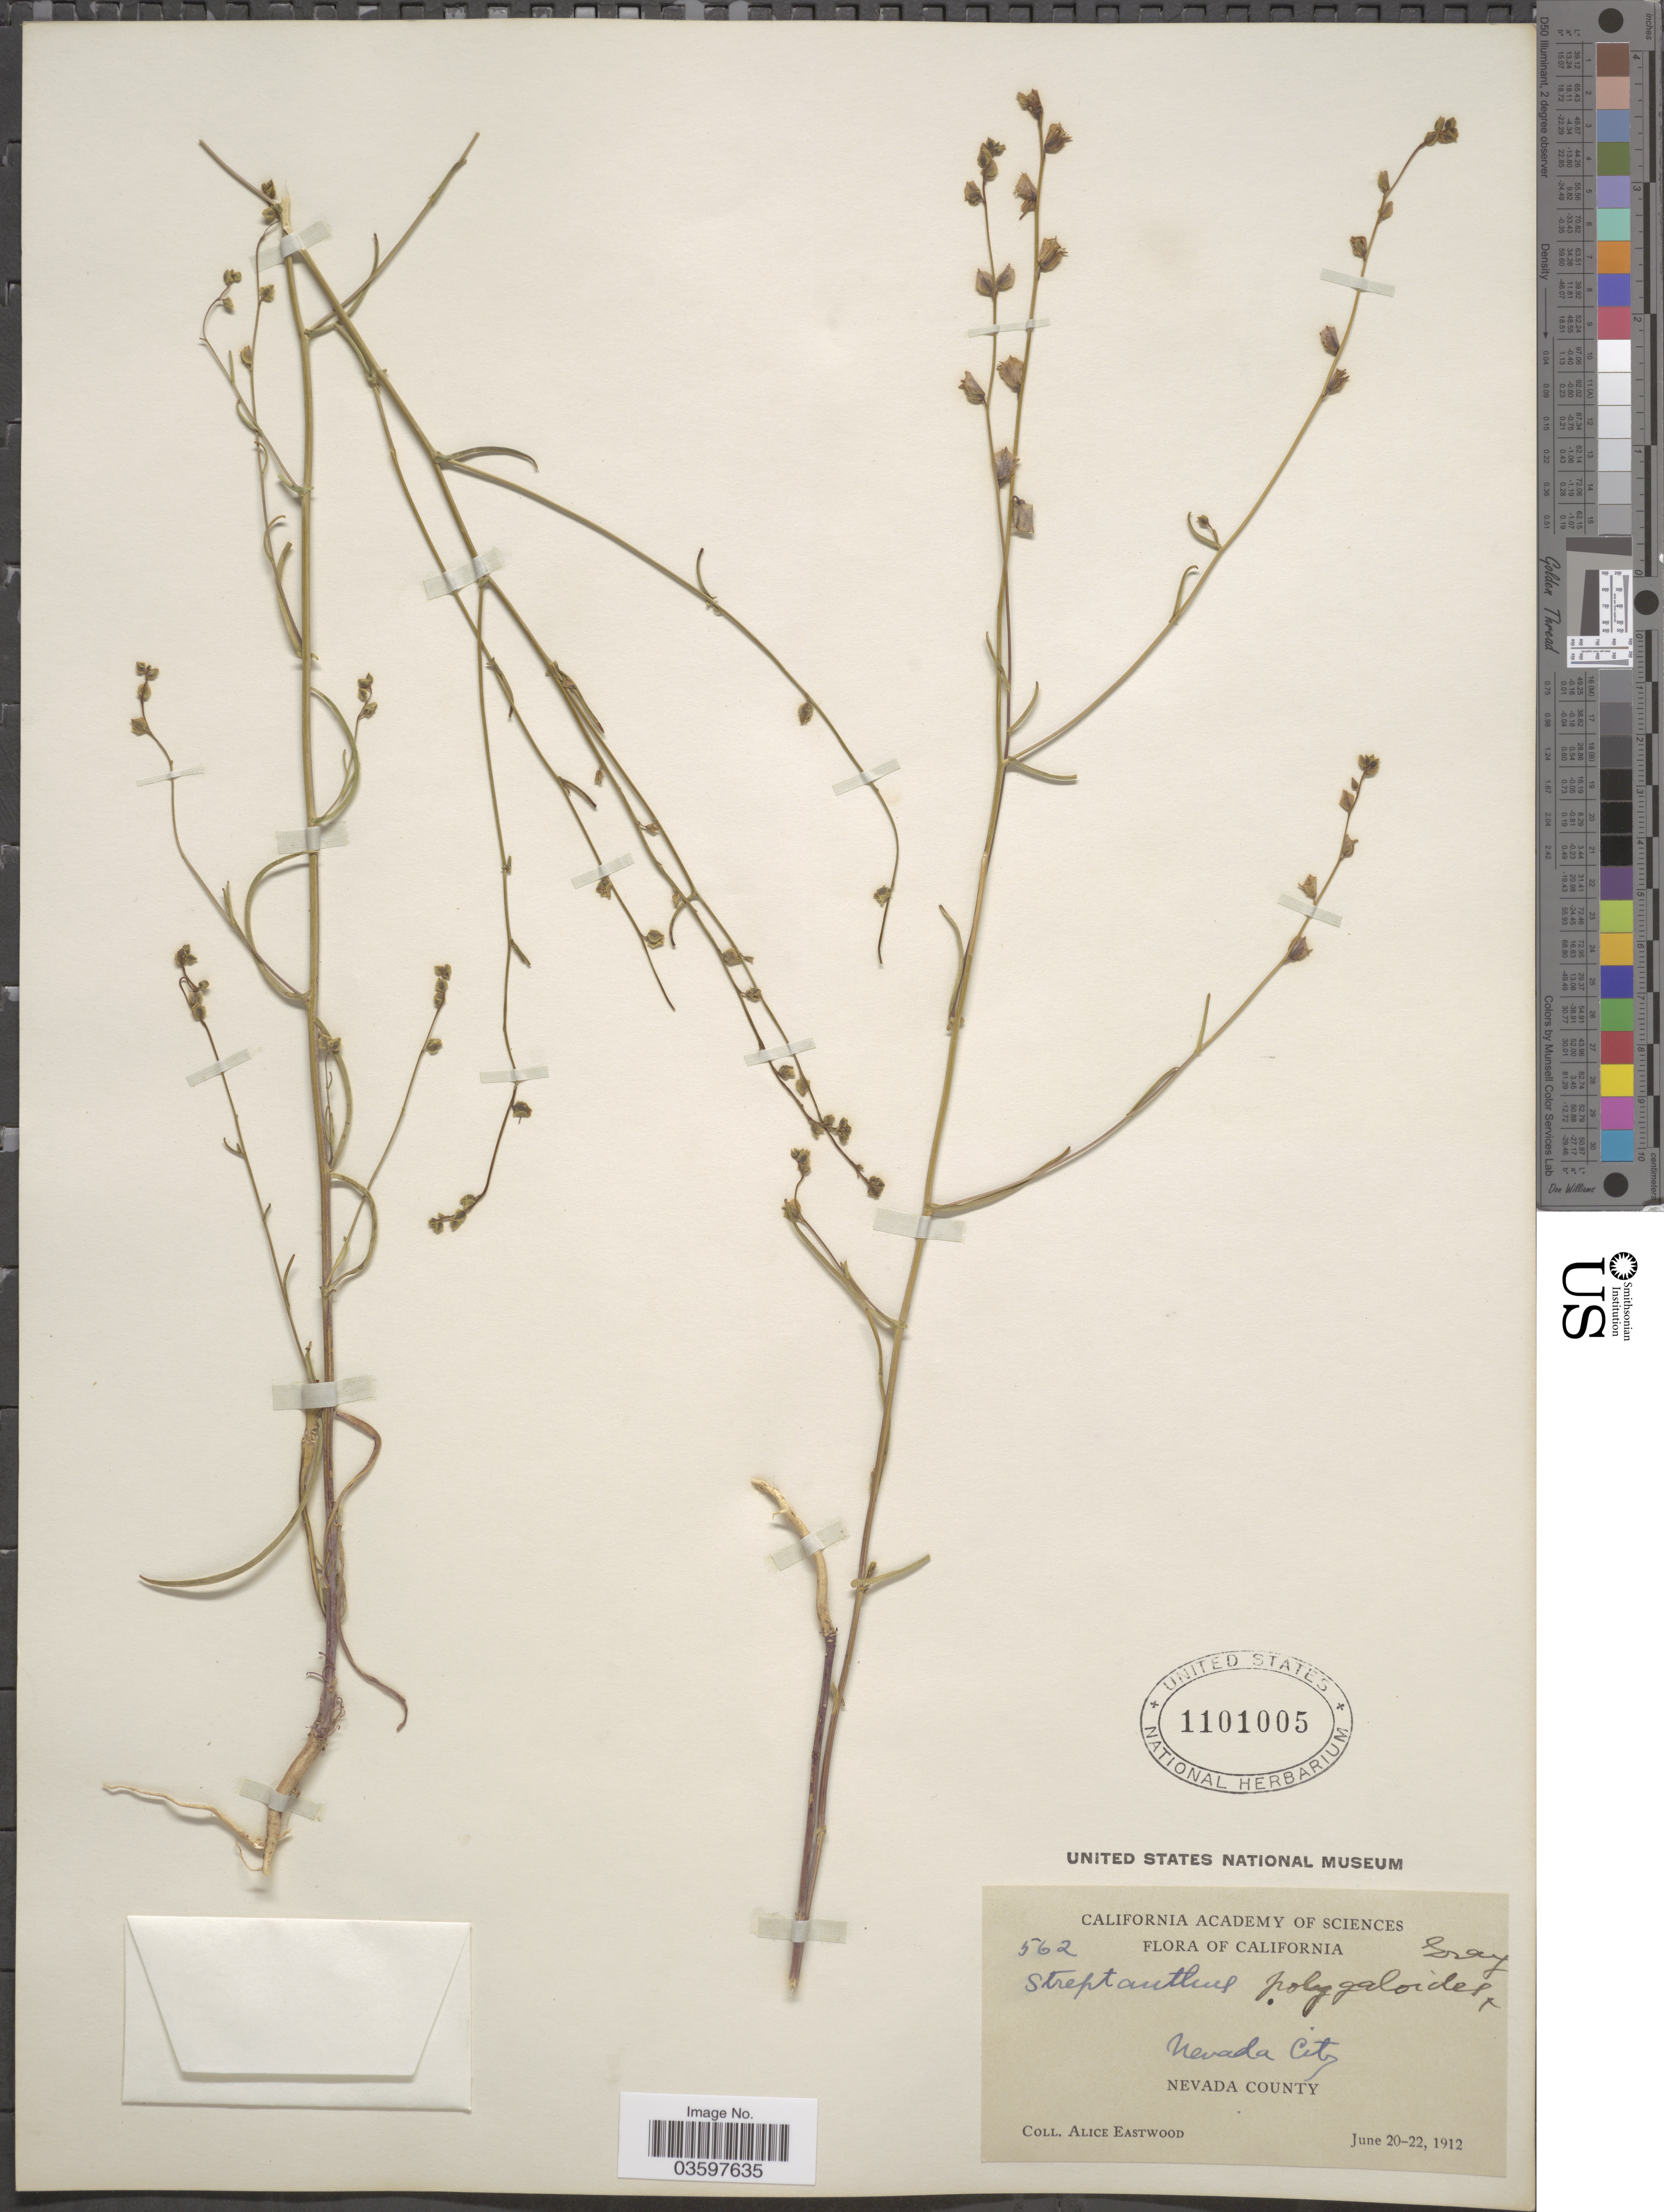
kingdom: Plantae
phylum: Tracheophyta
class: Magnoliopsida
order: Brassicales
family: Brassicaceae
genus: Streptanthus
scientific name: Streptanthus polygaloides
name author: A. Gray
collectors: A. Eastwood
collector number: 562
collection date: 1912-06-20/1912-06-22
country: United States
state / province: California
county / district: Nevada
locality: Nevada City. Nevada County.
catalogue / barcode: US 1101005